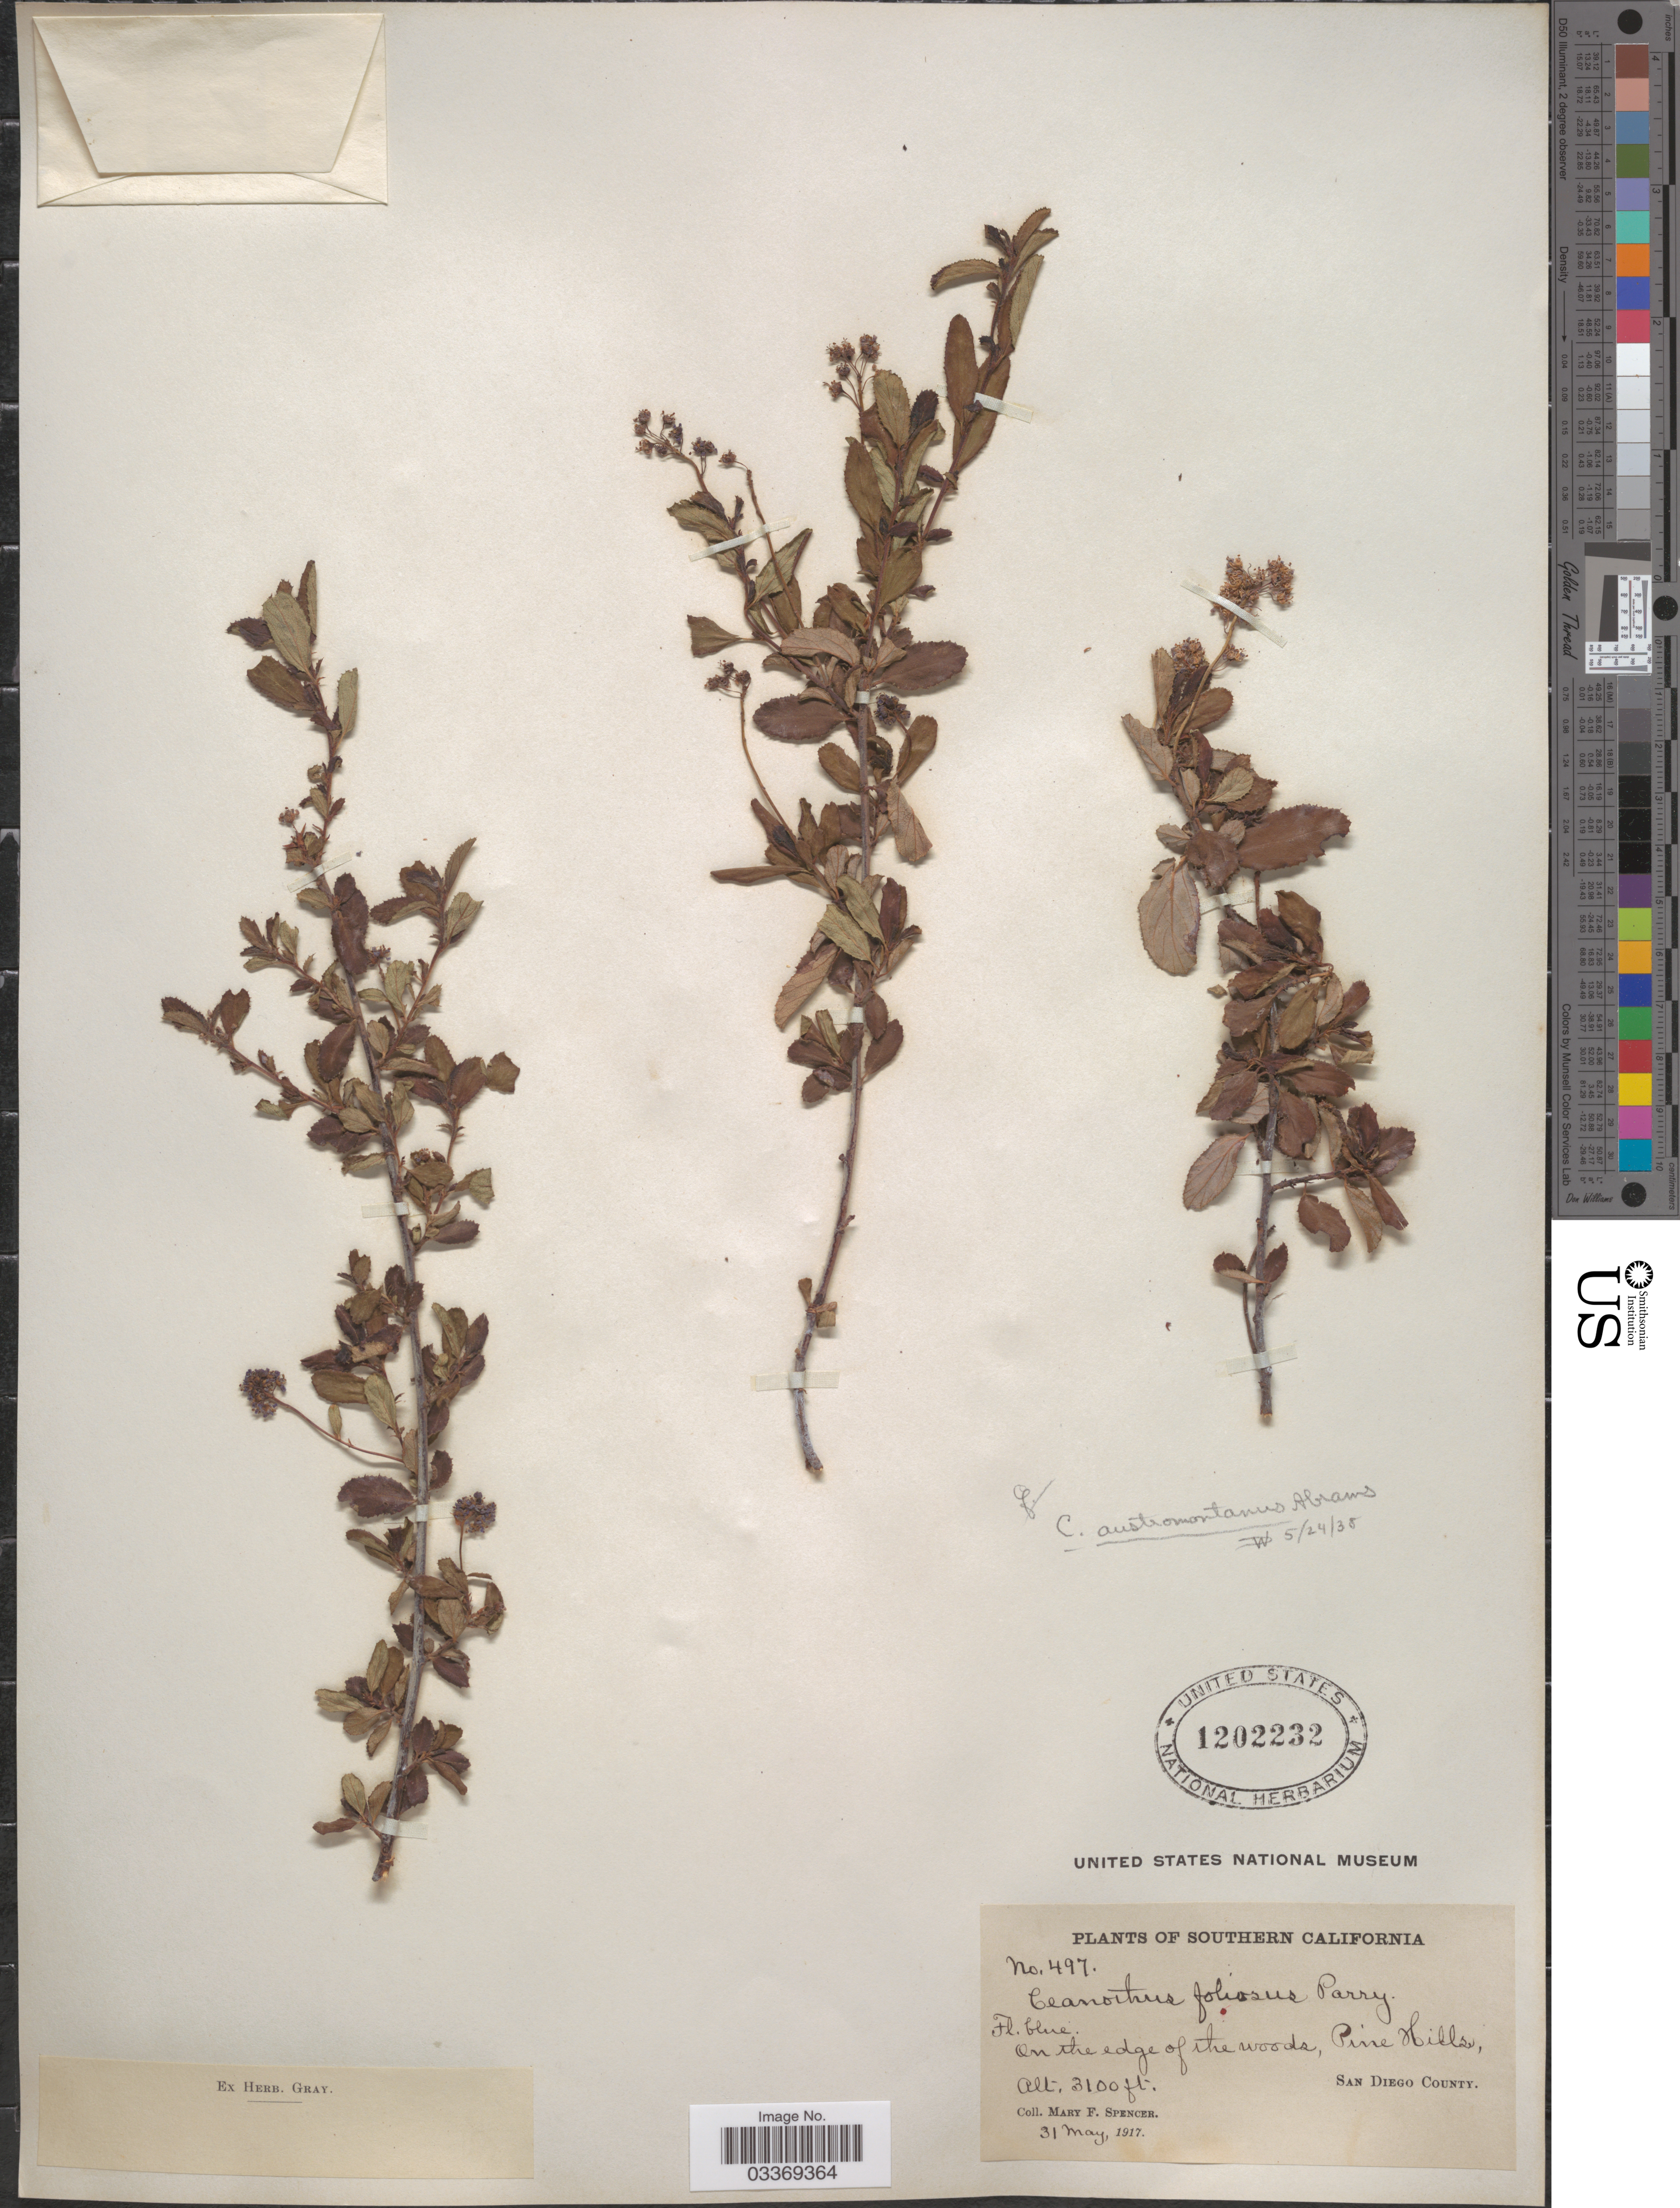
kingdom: Plantae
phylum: Tracheophyta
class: Magnoliopsida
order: Rosales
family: Rhamnaceae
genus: Ceanothus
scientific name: Ceanothus foliosus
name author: Parry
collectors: M. Spencer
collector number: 497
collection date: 1917-05-31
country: United States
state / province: California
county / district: San Diego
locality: Southern California. On the edge of the woods, Pine Hills, San Diego County.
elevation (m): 945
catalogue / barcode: US 1202232